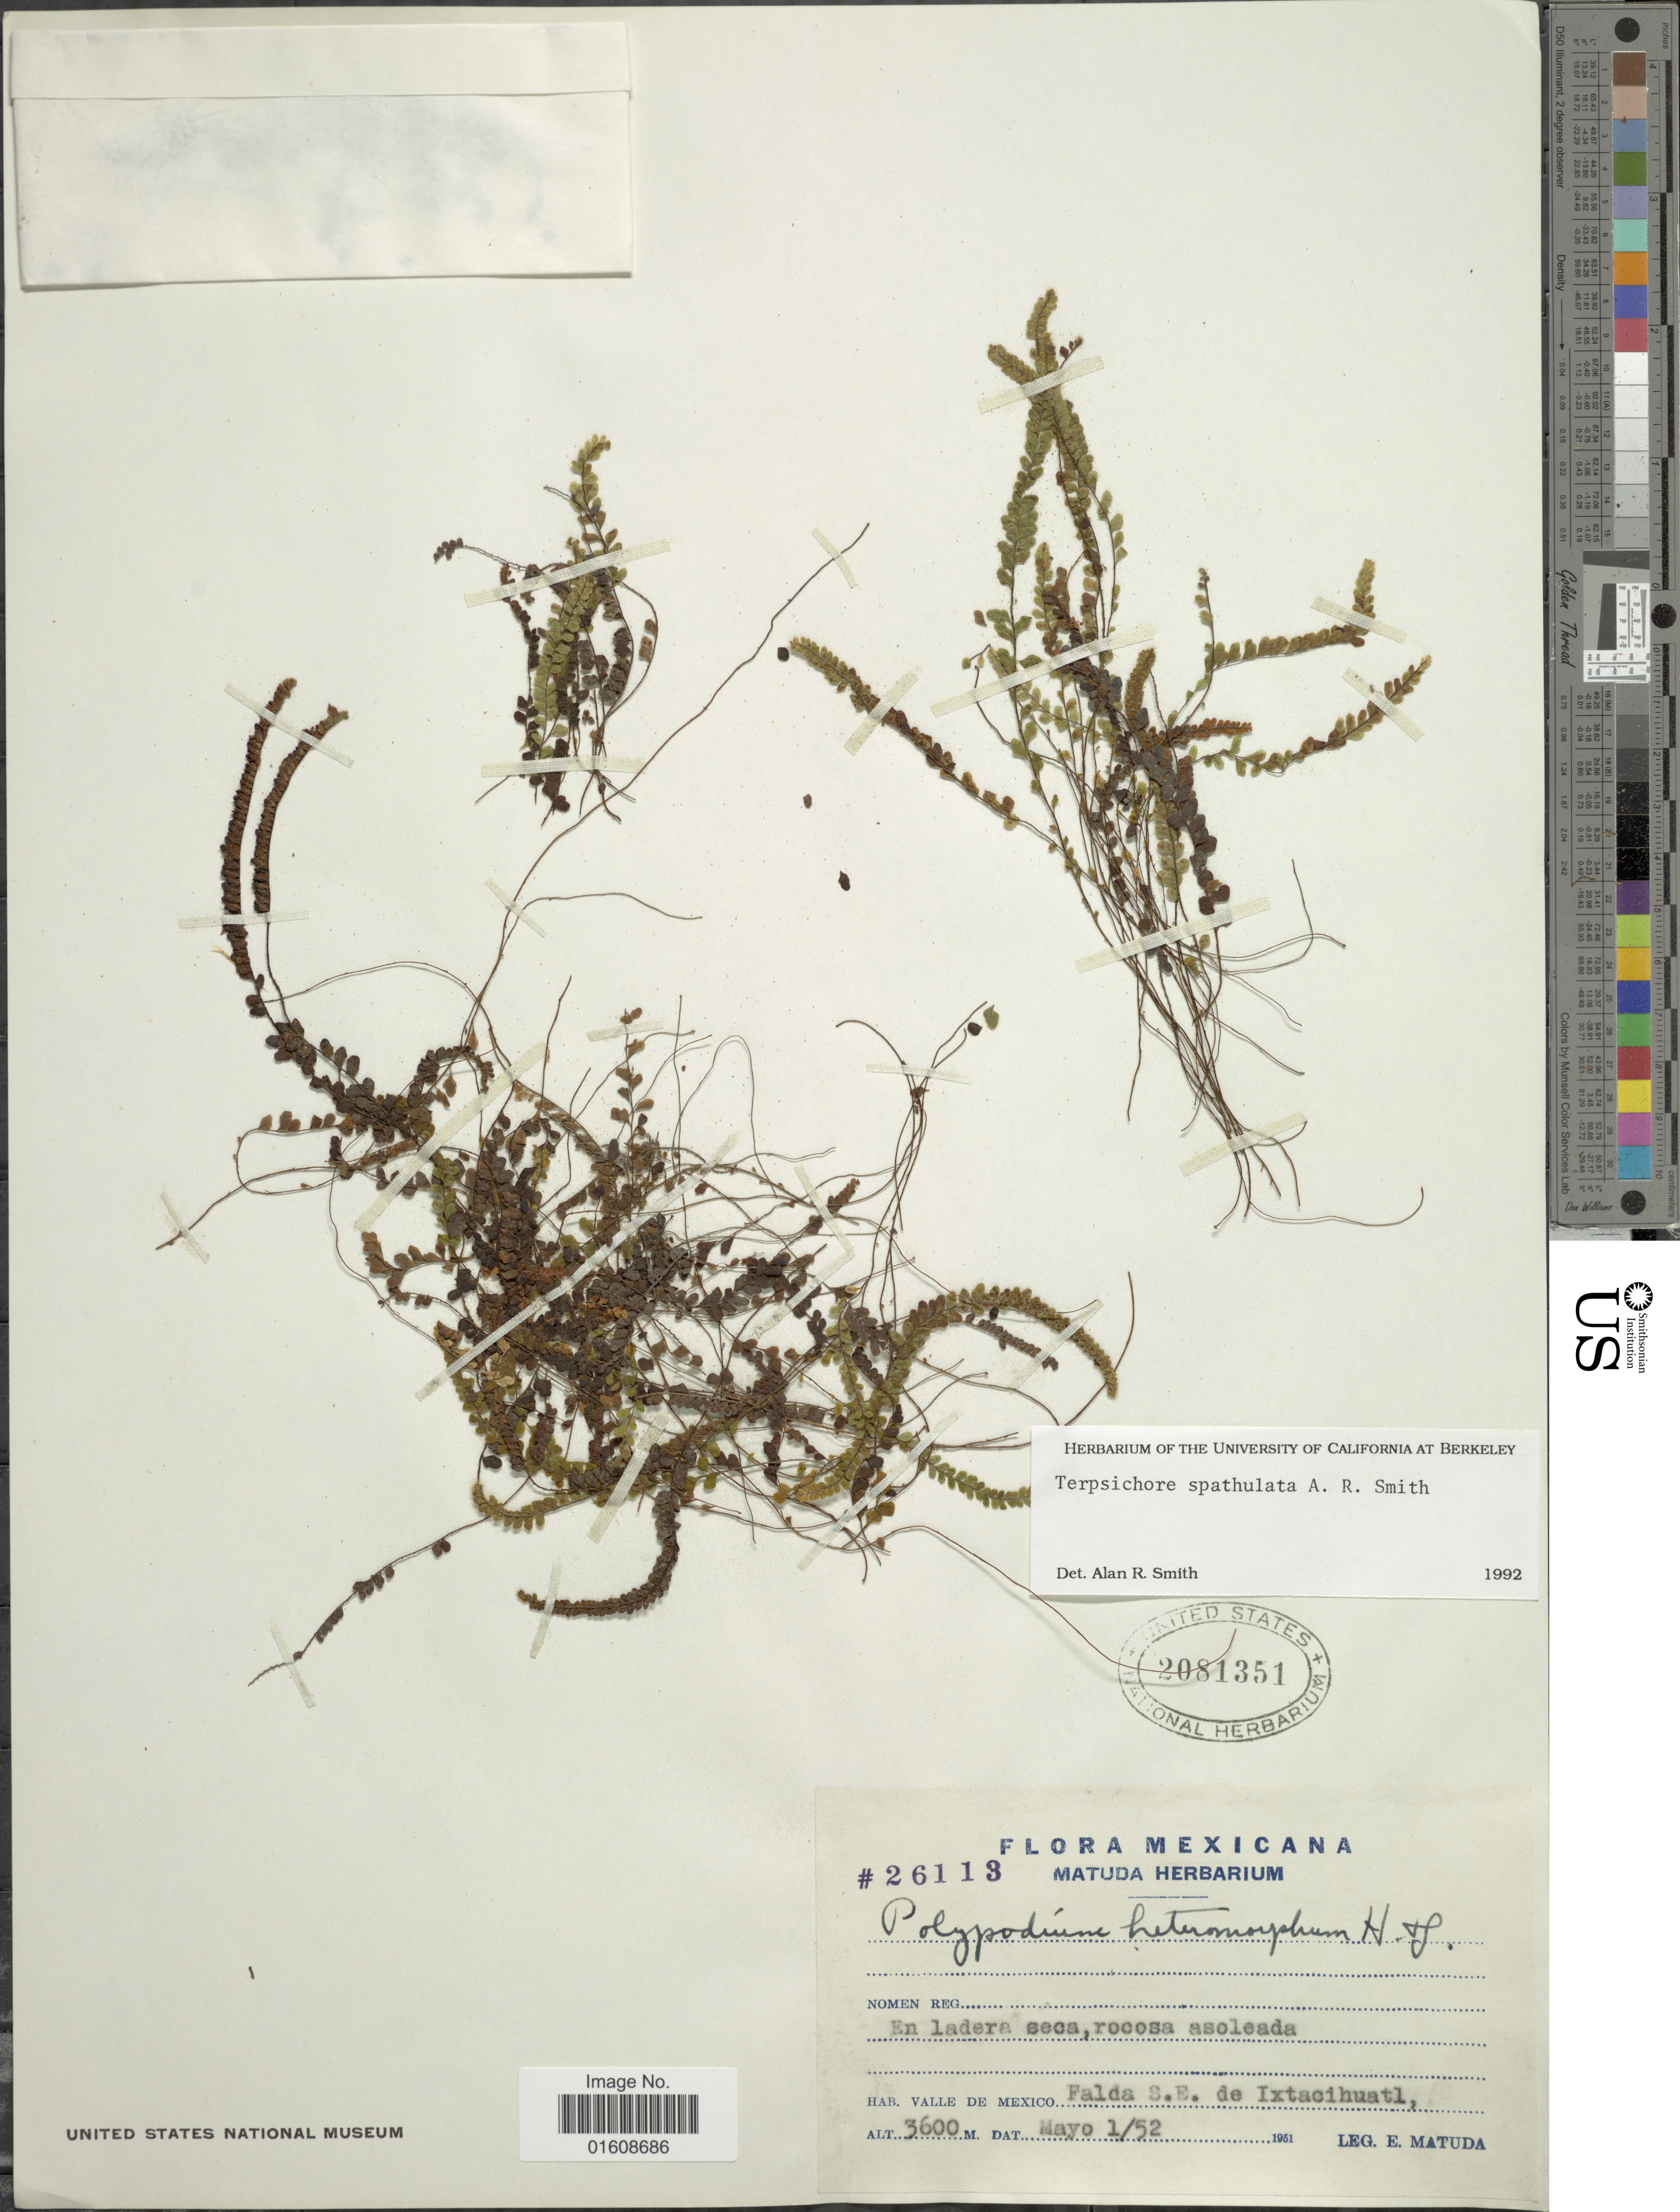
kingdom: Plantae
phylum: Tracheophyta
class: Polypodiopsida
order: Polypodiales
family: Polypodiaceae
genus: Alansmia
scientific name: Alansmia spathulata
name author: (A.R. Sm.) Moguel & M. Kessler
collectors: E. Matuda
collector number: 26113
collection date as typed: Transcribed d/m/y: 1/5/52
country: Mexico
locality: Valle de Mexico. Falda S.E. de Ixtacihuatl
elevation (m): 3600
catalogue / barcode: US 2081351